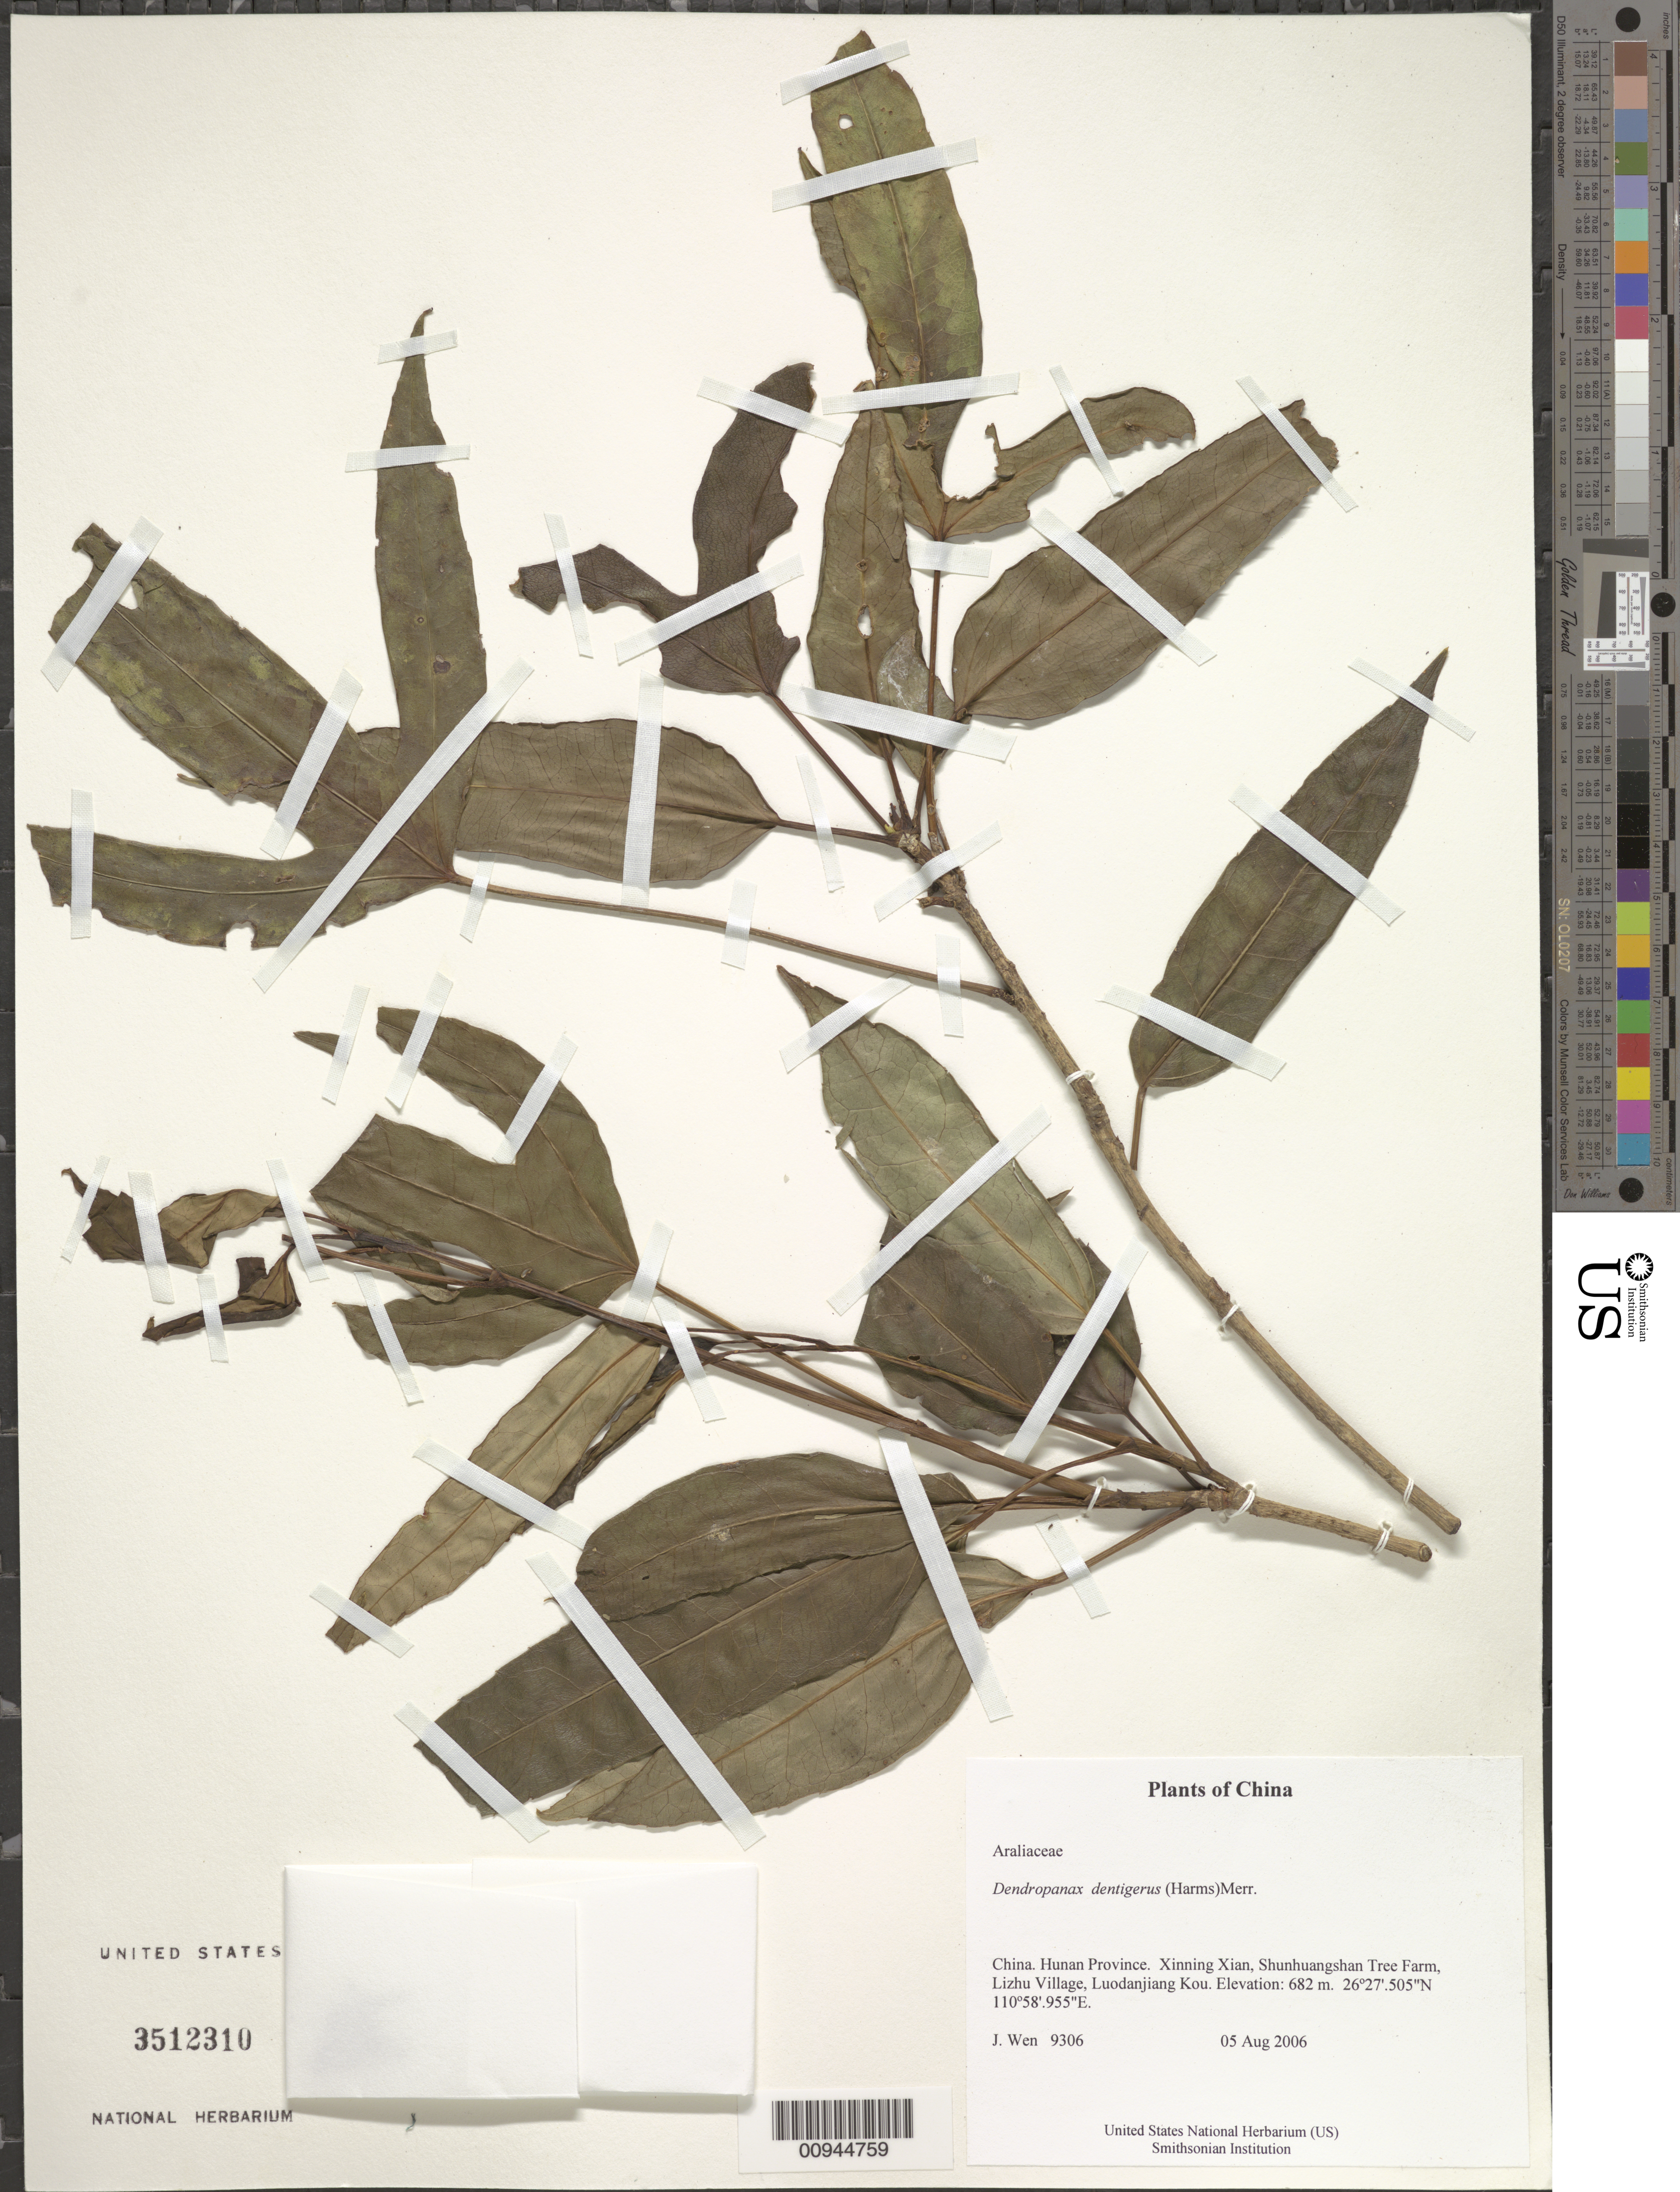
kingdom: Plantae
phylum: Tracheophyta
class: Magnoliopsida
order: Apiales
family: Araliaceae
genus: Dendropanax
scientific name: Dendropanax dentigerus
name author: (Harms) Merr.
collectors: J. Wen & S. Wu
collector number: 9306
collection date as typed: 05 Aug 2006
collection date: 2006-08-05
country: China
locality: Hunan Province. Xinning Xian, Shunhuangshan Tree Farm, Lizhu Village, Luodanjiang Kou.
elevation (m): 682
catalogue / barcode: US 3512310